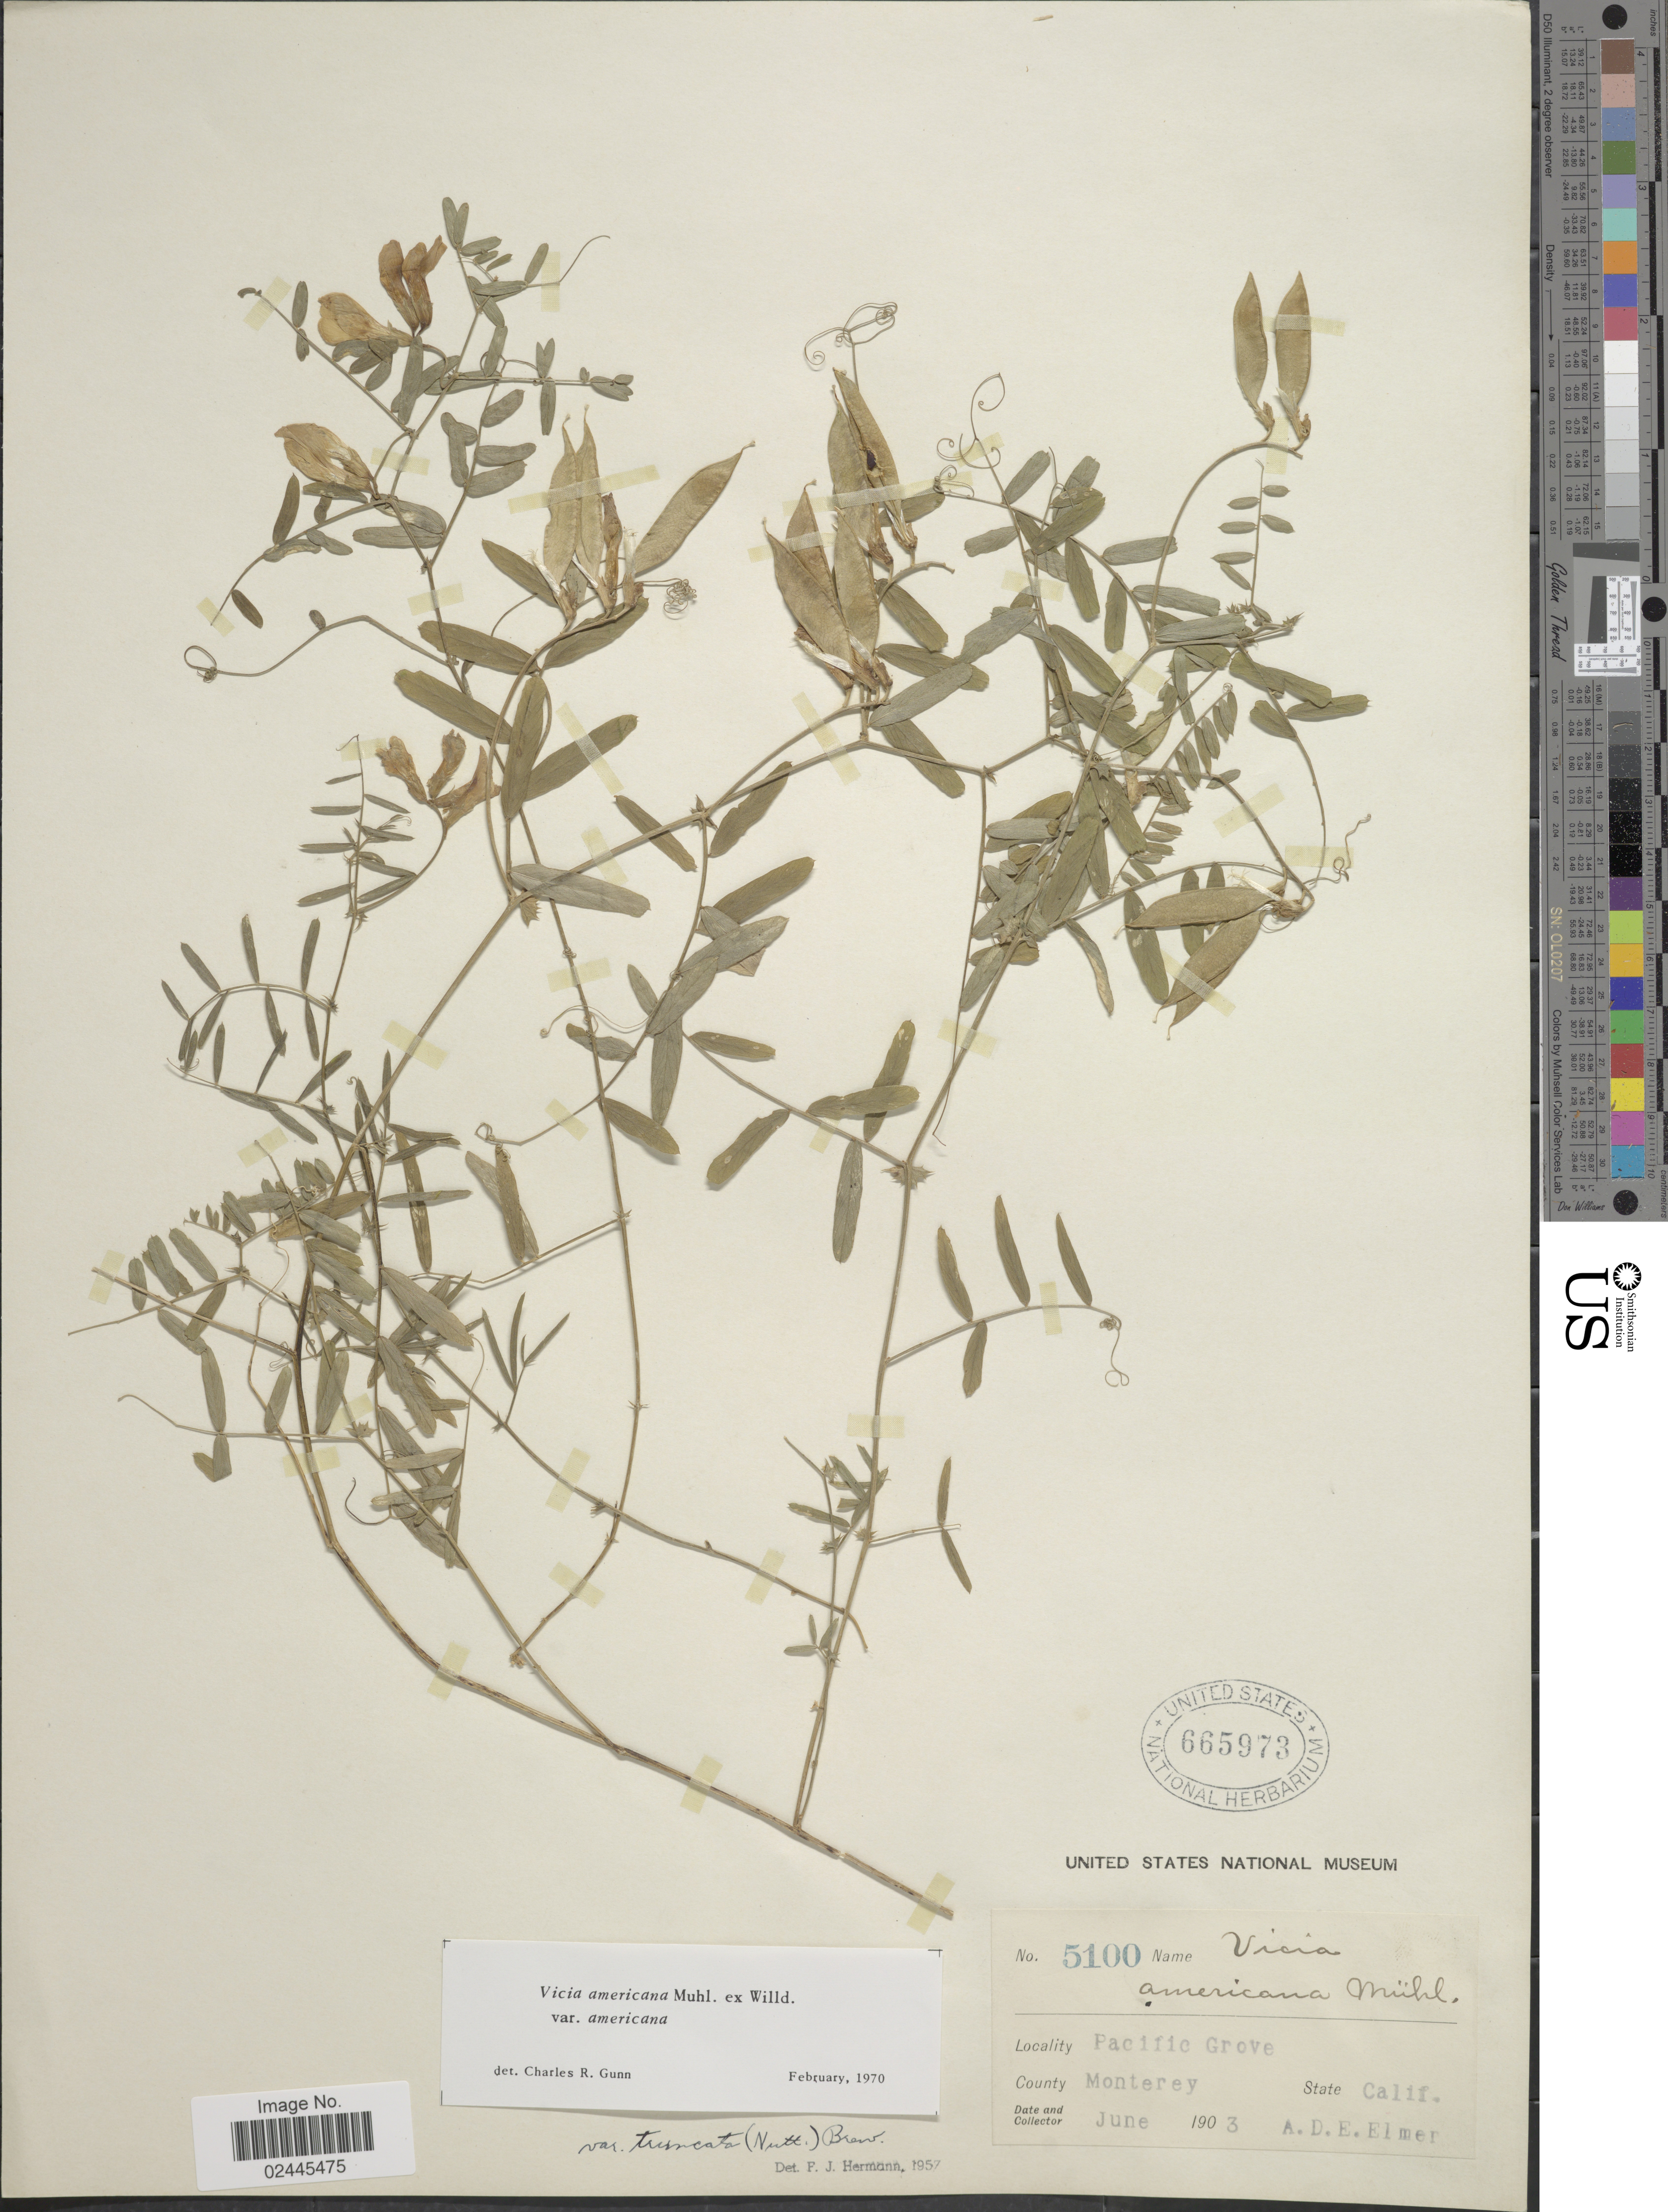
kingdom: Plantae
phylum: Tracheophyta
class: Magnoliopsida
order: Fabales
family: Fabaceae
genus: Vicia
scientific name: Vicia americana var. americana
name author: Muhl. ex Willd.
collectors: A. D. E. Elmer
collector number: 5100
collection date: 1903-06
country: United States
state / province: California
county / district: Monterey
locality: Pacific Grove. County Monterey. State Calif.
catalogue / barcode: US 665973